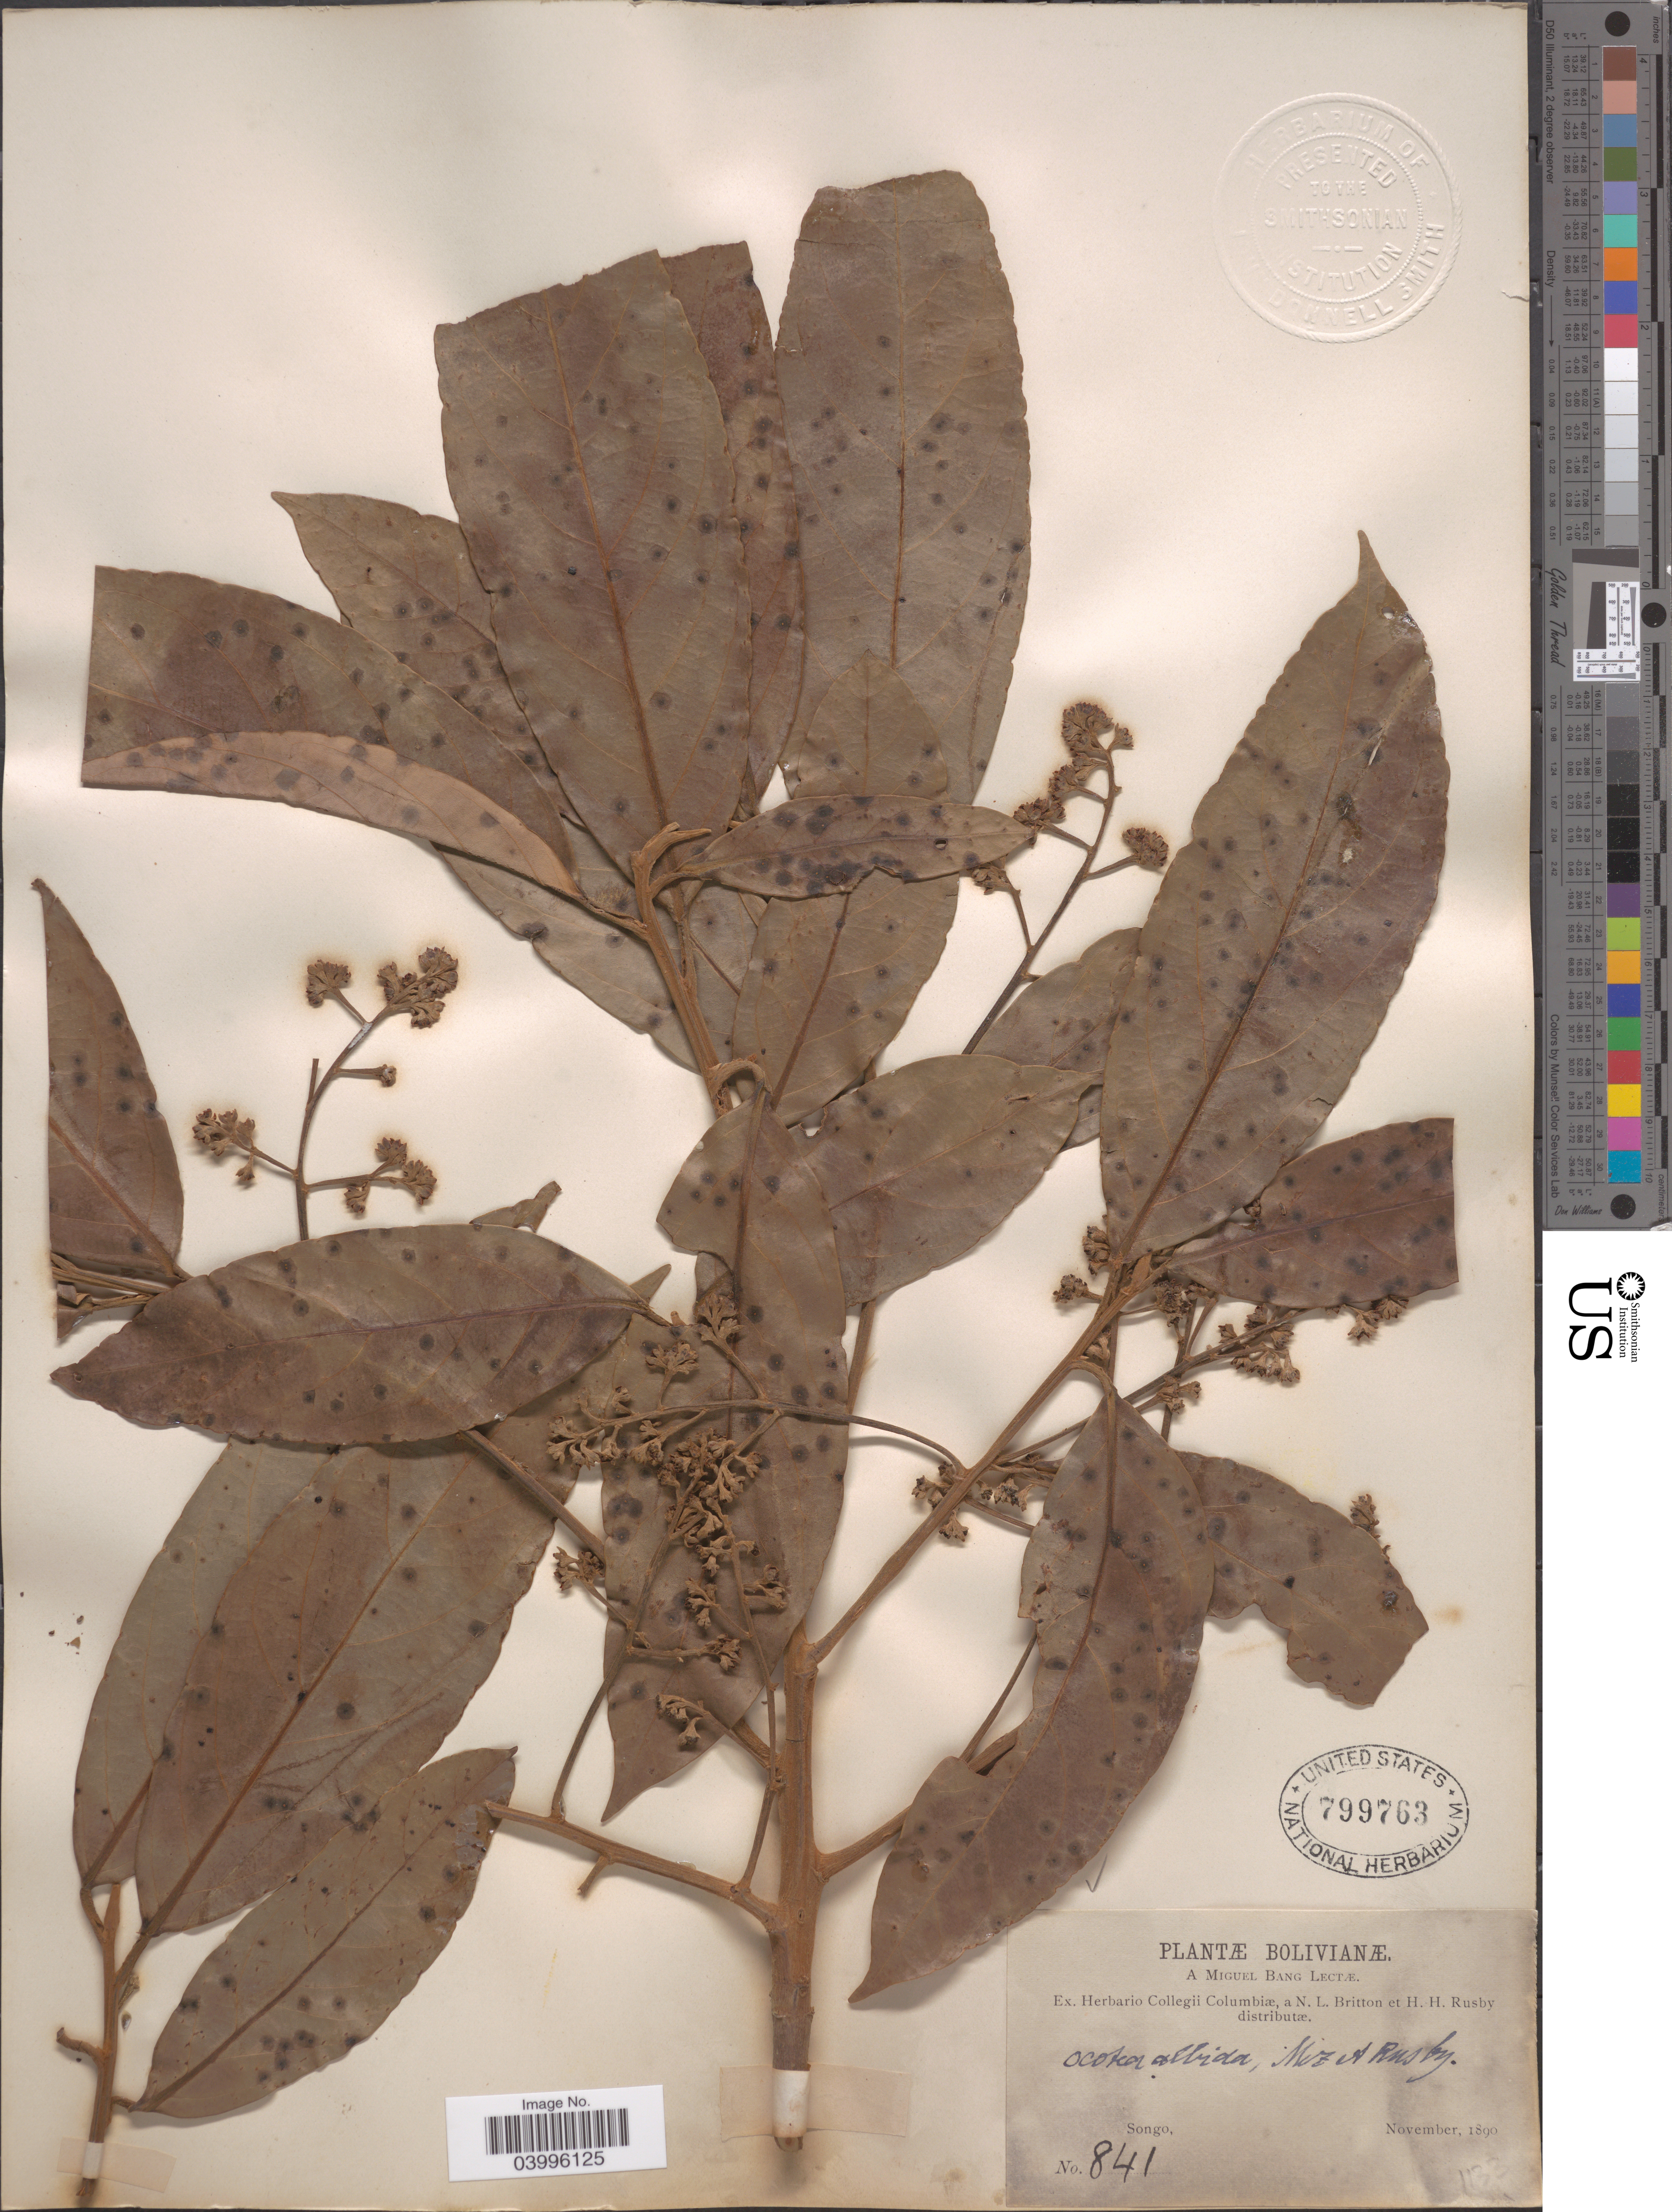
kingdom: Plantae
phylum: Tracheophyta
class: Magnoliopsida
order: Laurales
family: Lauraceae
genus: Ocotea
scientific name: Ocotea albida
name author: Mez & Rusby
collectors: M. Bang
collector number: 841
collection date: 1890-11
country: Bolivia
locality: Songo.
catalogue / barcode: US 799763